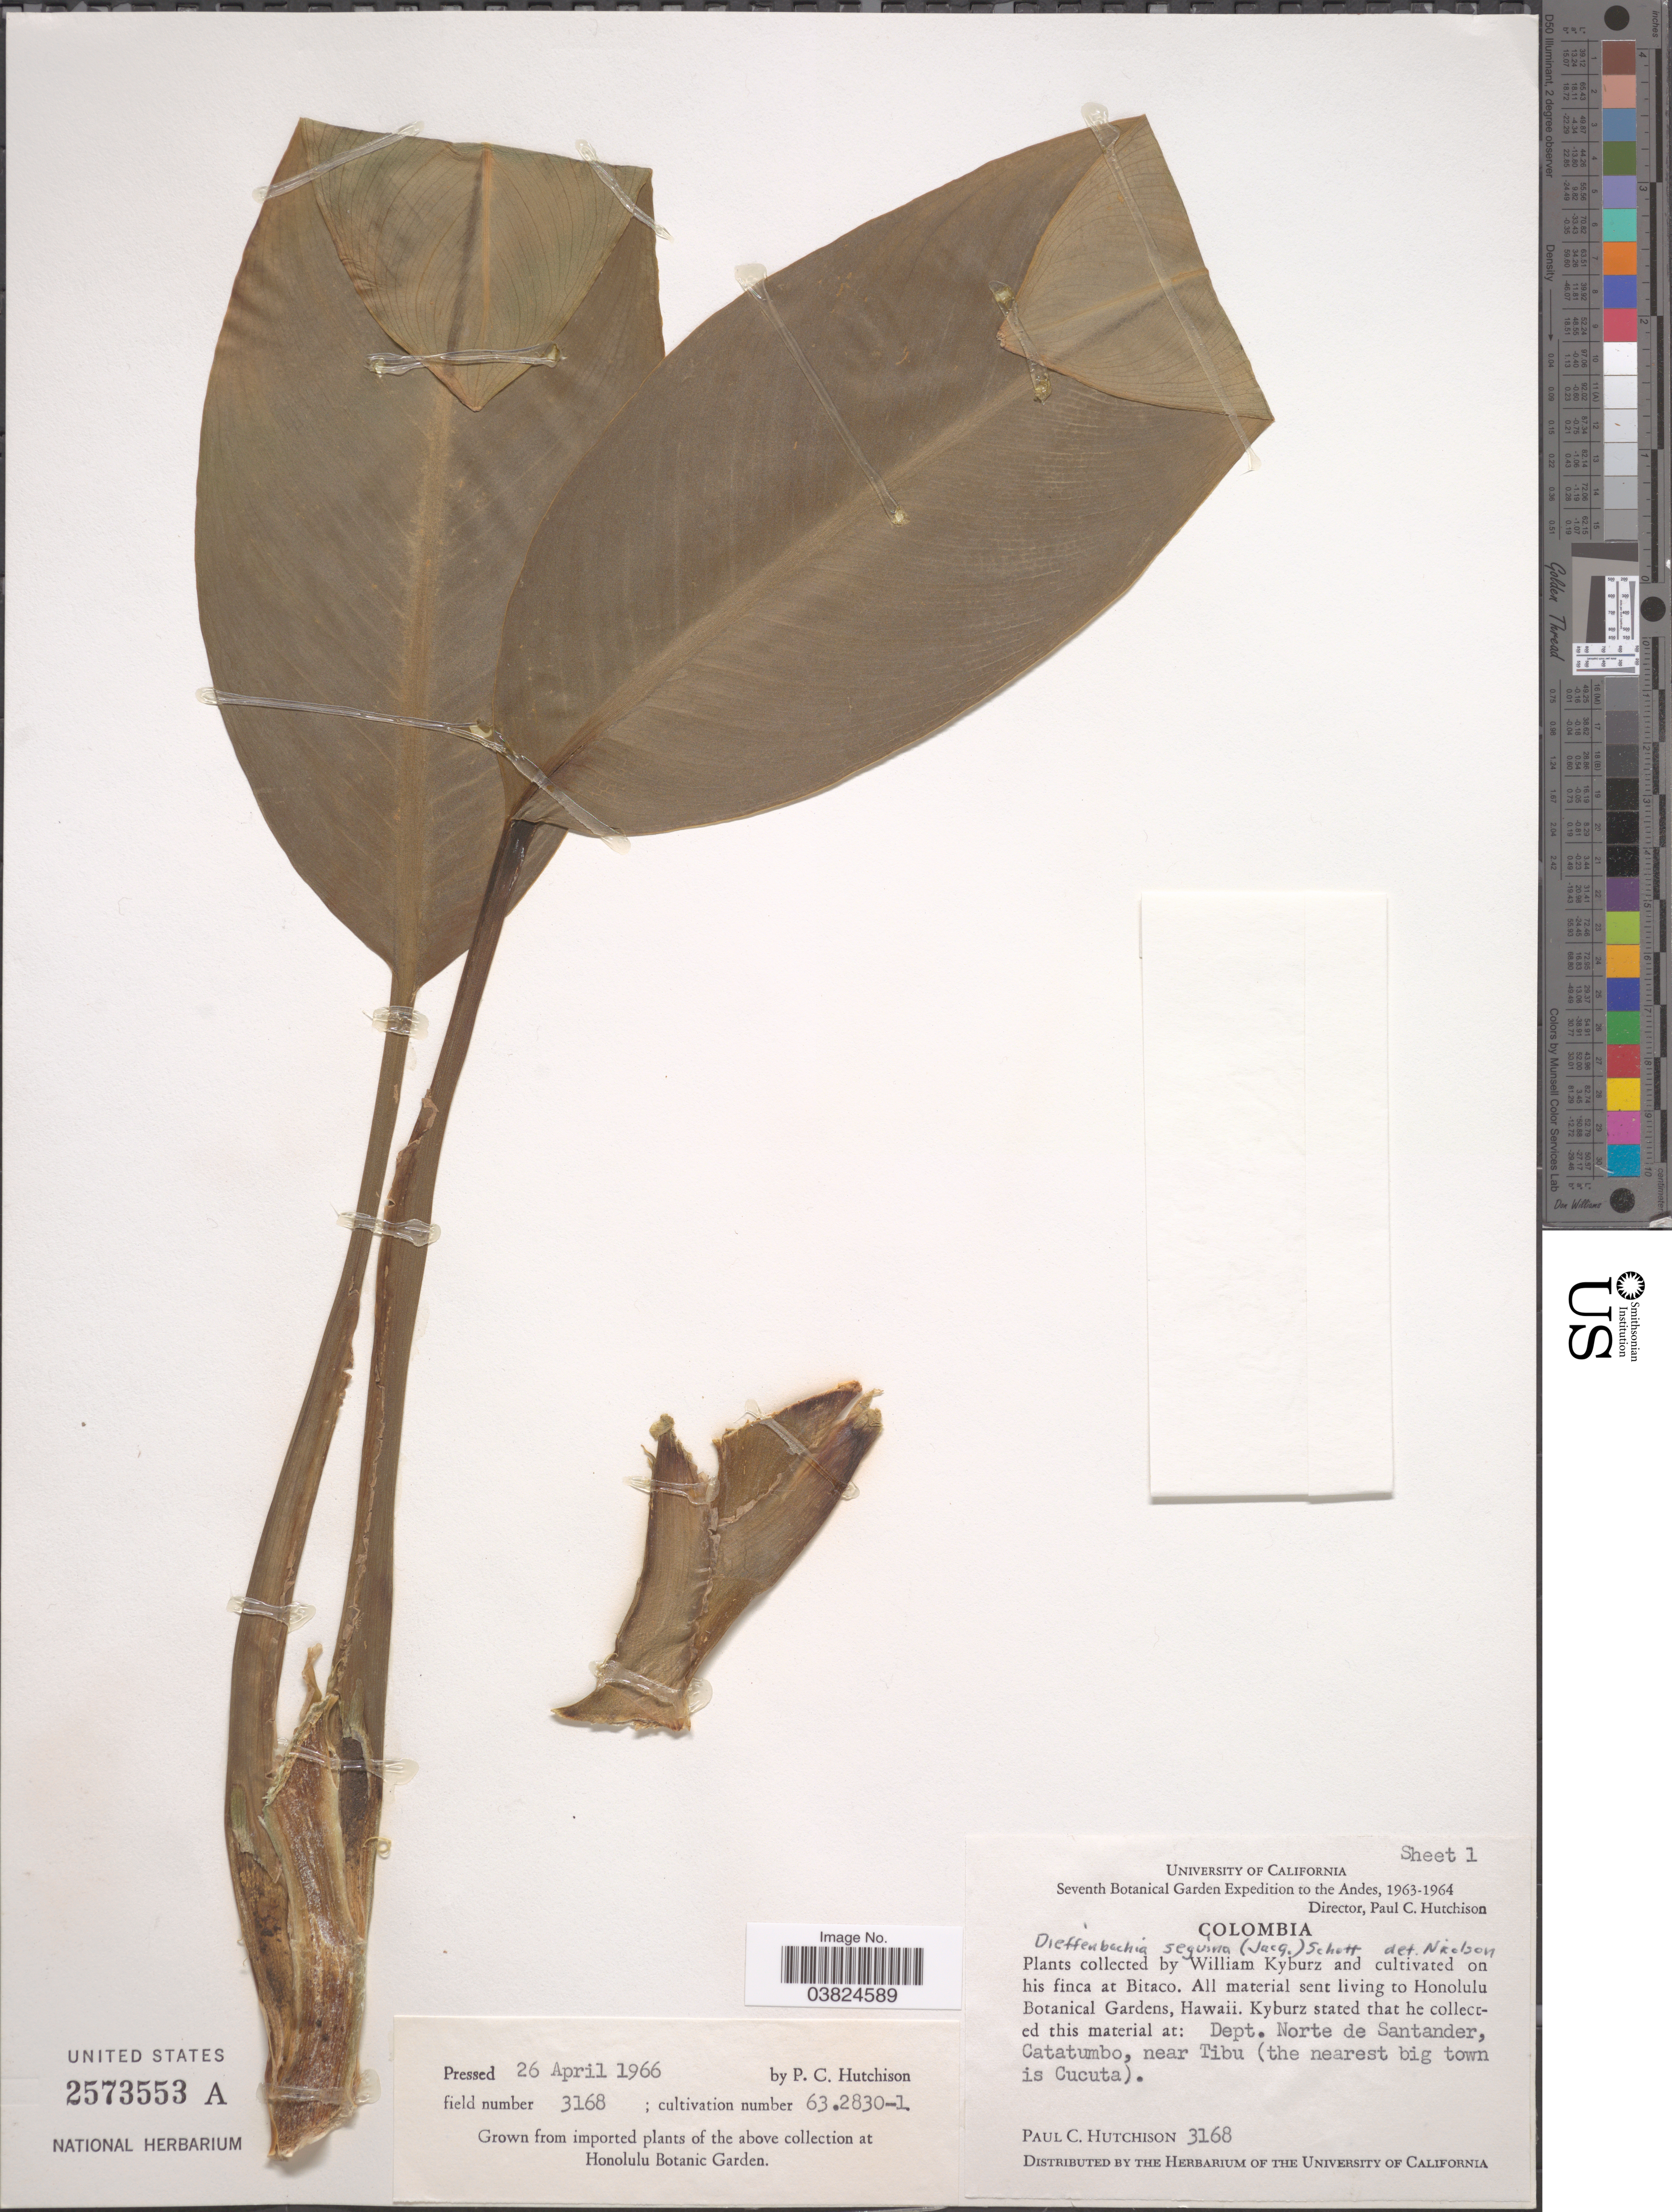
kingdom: Plantae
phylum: Tracheophyta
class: Liliopsida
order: Alismatales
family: Araceae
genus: Dieffenbachia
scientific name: Dieffenbachia seguine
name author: (Jacq.) Schott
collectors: P. C. Hutchison & W. Kyburz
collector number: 3168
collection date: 1963/1964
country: Colombia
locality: Andes. On his finca at Bitaco.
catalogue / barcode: US 2573553A